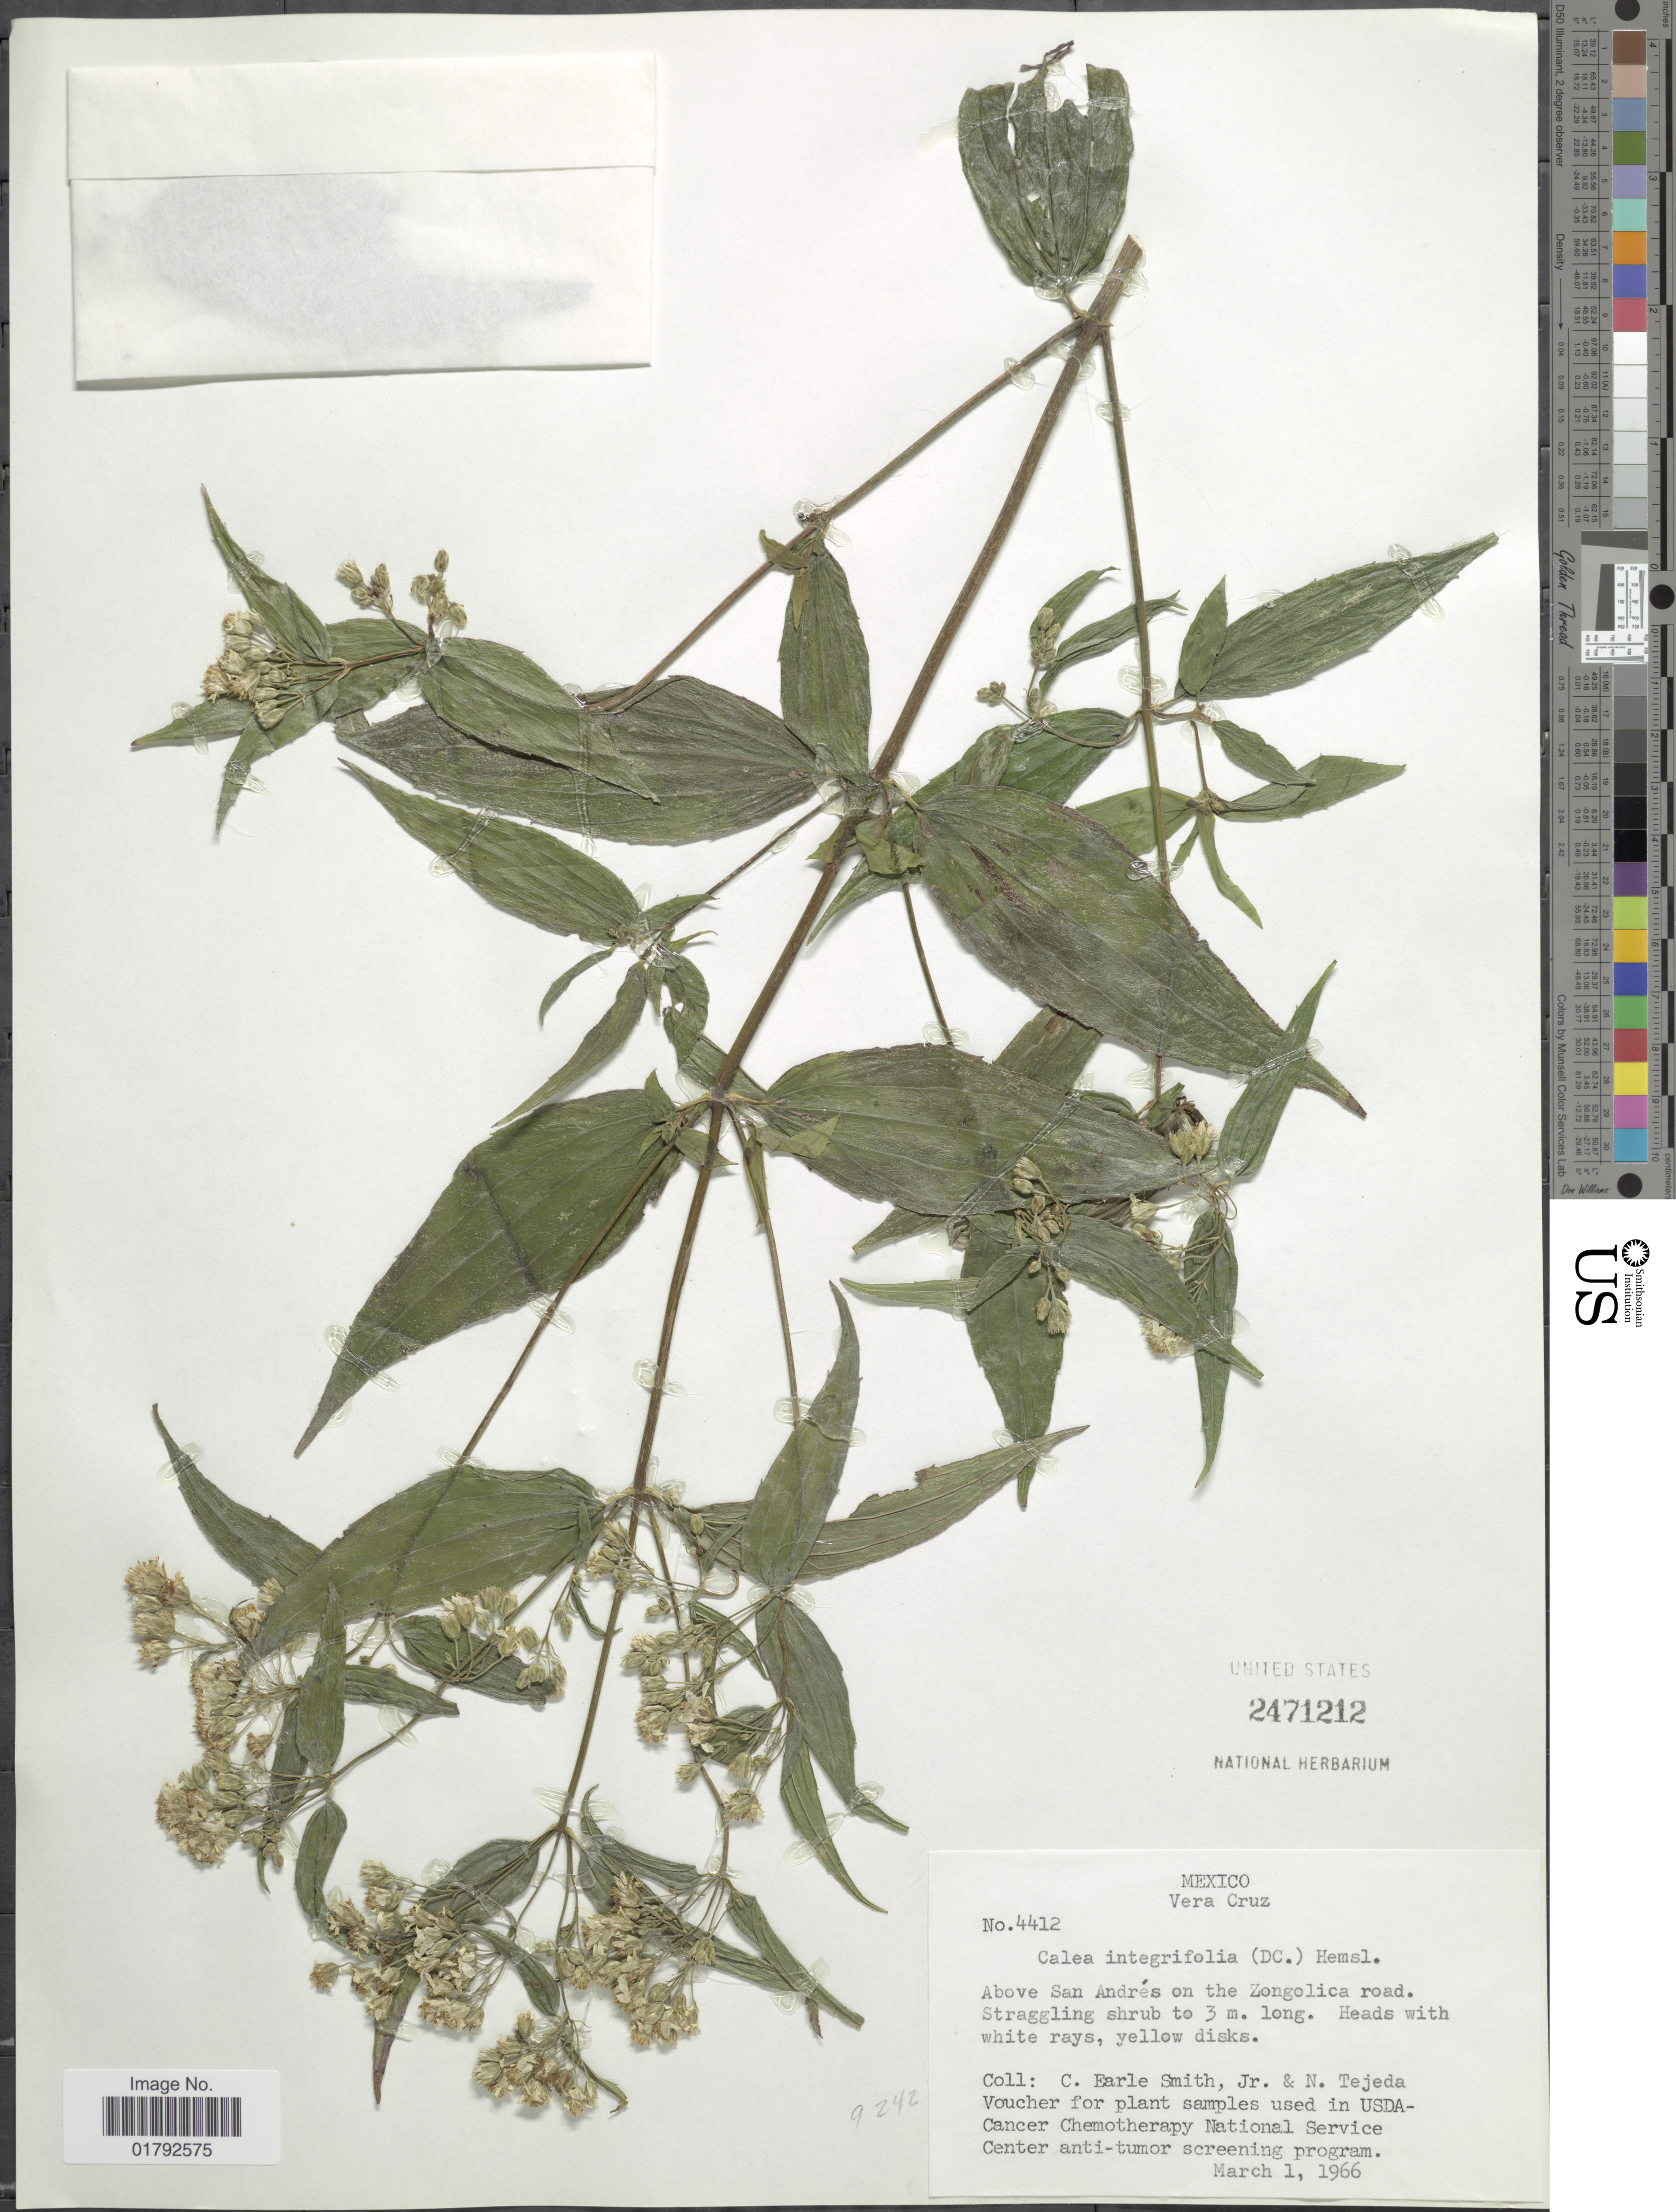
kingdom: Plantae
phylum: Tracheophyta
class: Magnoliopsida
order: Asterales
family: Asteraceae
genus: Alloispermum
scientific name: Alloispermum integrifolium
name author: (DC.) H. Rob.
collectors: C. E. Smith Jr. & N. Tejeda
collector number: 4412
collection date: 1966-03-01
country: Mexico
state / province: Veracruz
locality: Vera Cruz, above San Andres on the Zongolica road.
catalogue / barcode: US 2471212